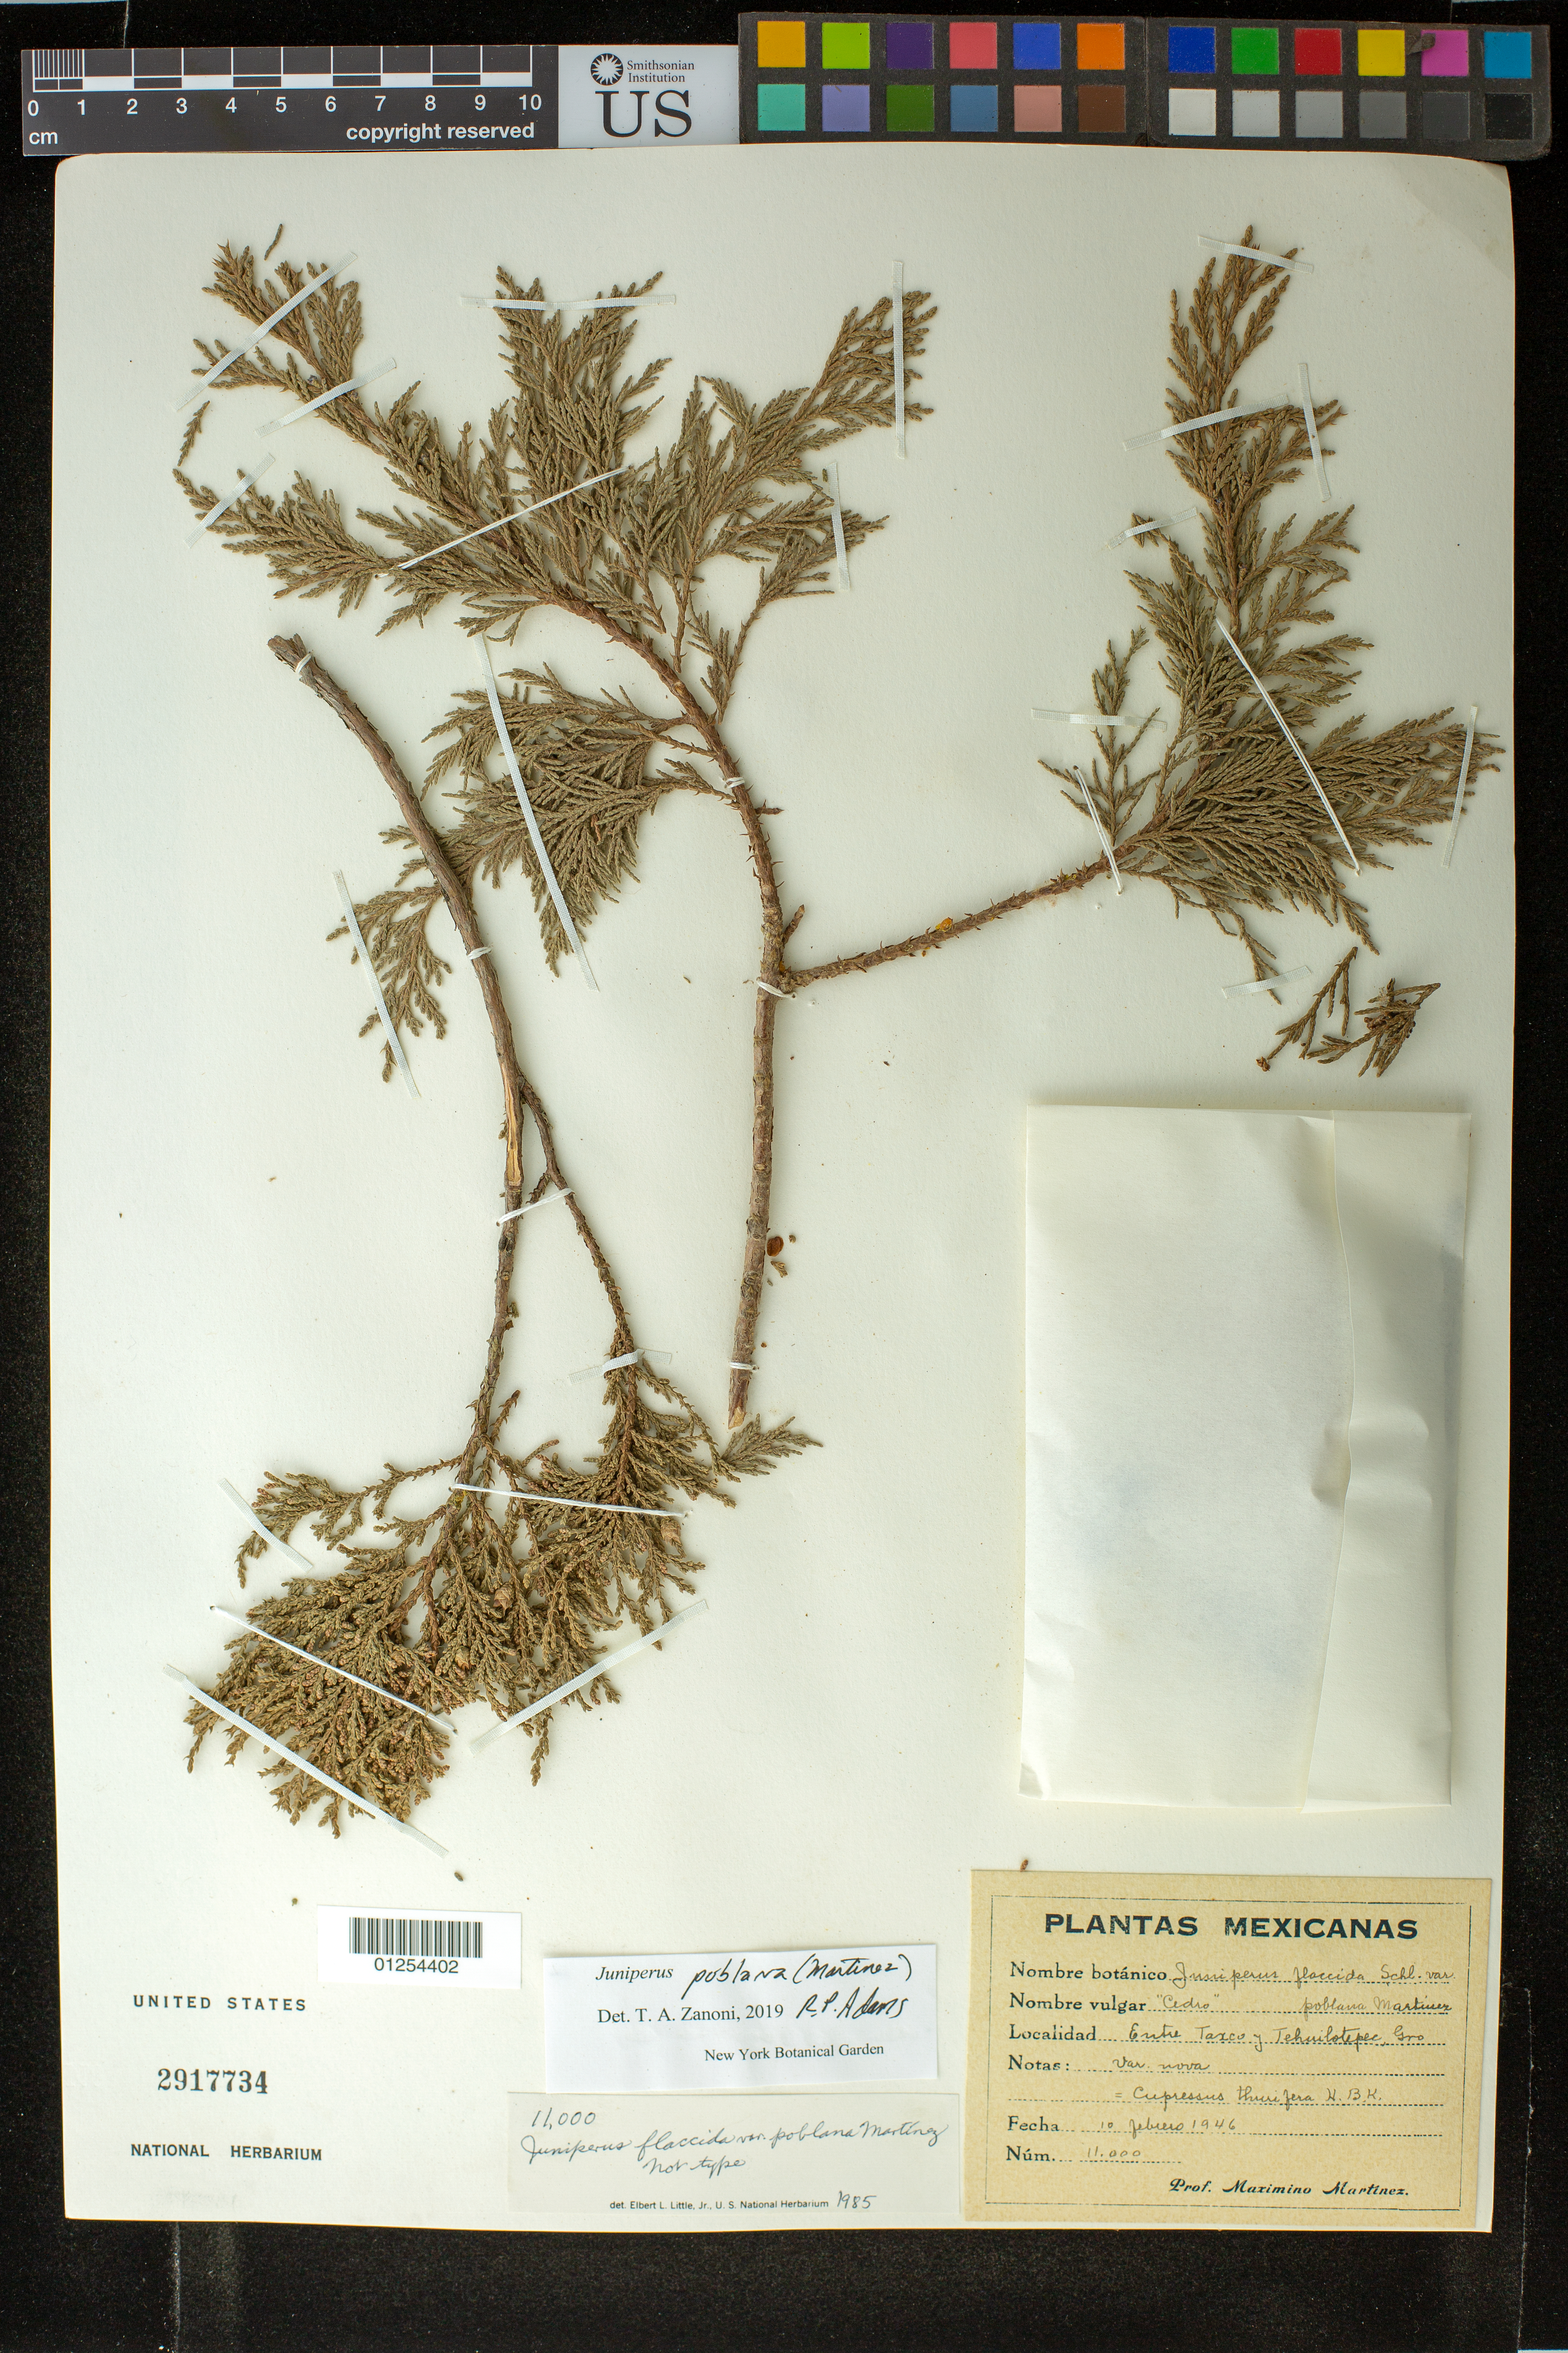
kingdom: Plantae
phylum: Tracheophyta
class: Pinopsida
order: Pinales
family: Cupressaceae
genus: Juniperus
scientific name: Juniperus flaccida var. poblana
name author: Martínez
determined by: Zanoni, T. A., (NY), New York Botanical Garden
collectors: M. Martinez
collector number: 11000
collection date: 1946-02-10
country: Mexico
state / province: Guerrero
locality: Tehuilotepec, Gro.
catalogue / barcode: US 2917734